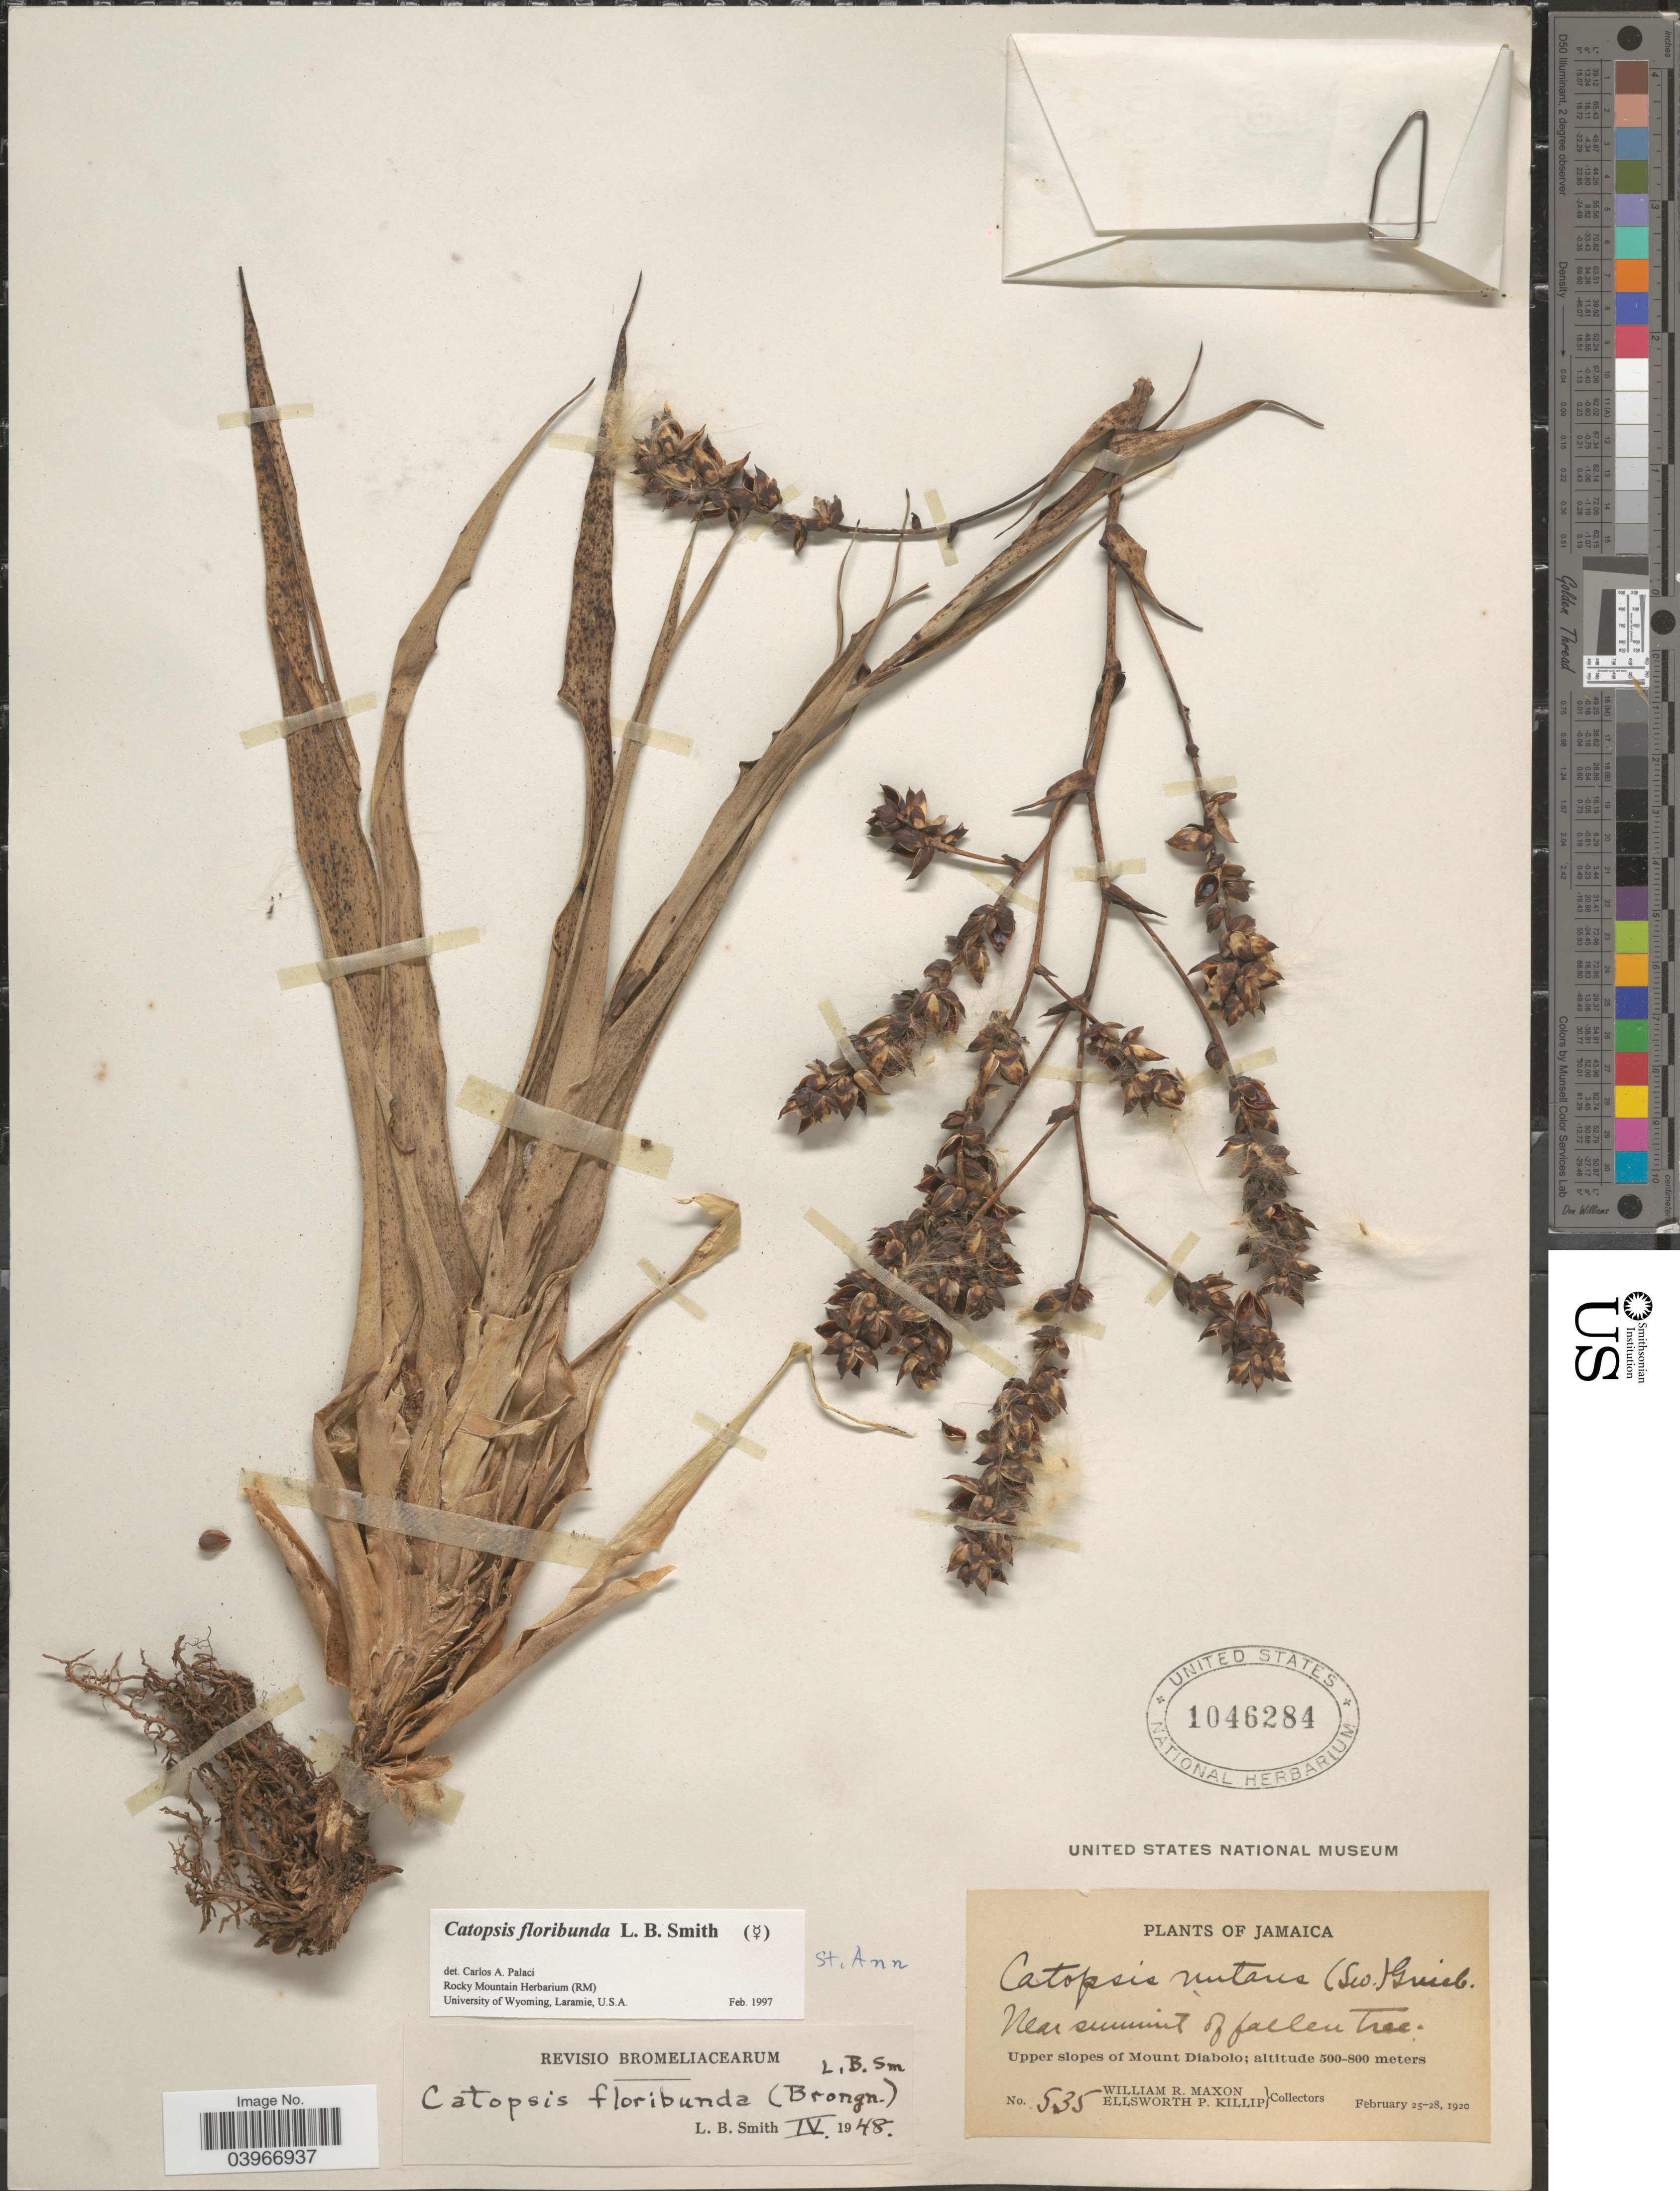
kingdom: Plantae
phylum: Tracheophyta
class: Liliopsida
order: Poales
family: Bromeliaceae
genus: Catopsis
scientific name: Catopsis floribunda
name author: L.B. Sm.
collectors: W. R. Maxon & E. P. Killip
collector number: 535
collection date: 1920-02-25/1920-02-28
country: Jamaica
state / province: Saint Ann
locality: St. Ann. Upper slopes of Mount Diabolo.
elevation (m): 500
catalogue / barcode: US 1046284-2